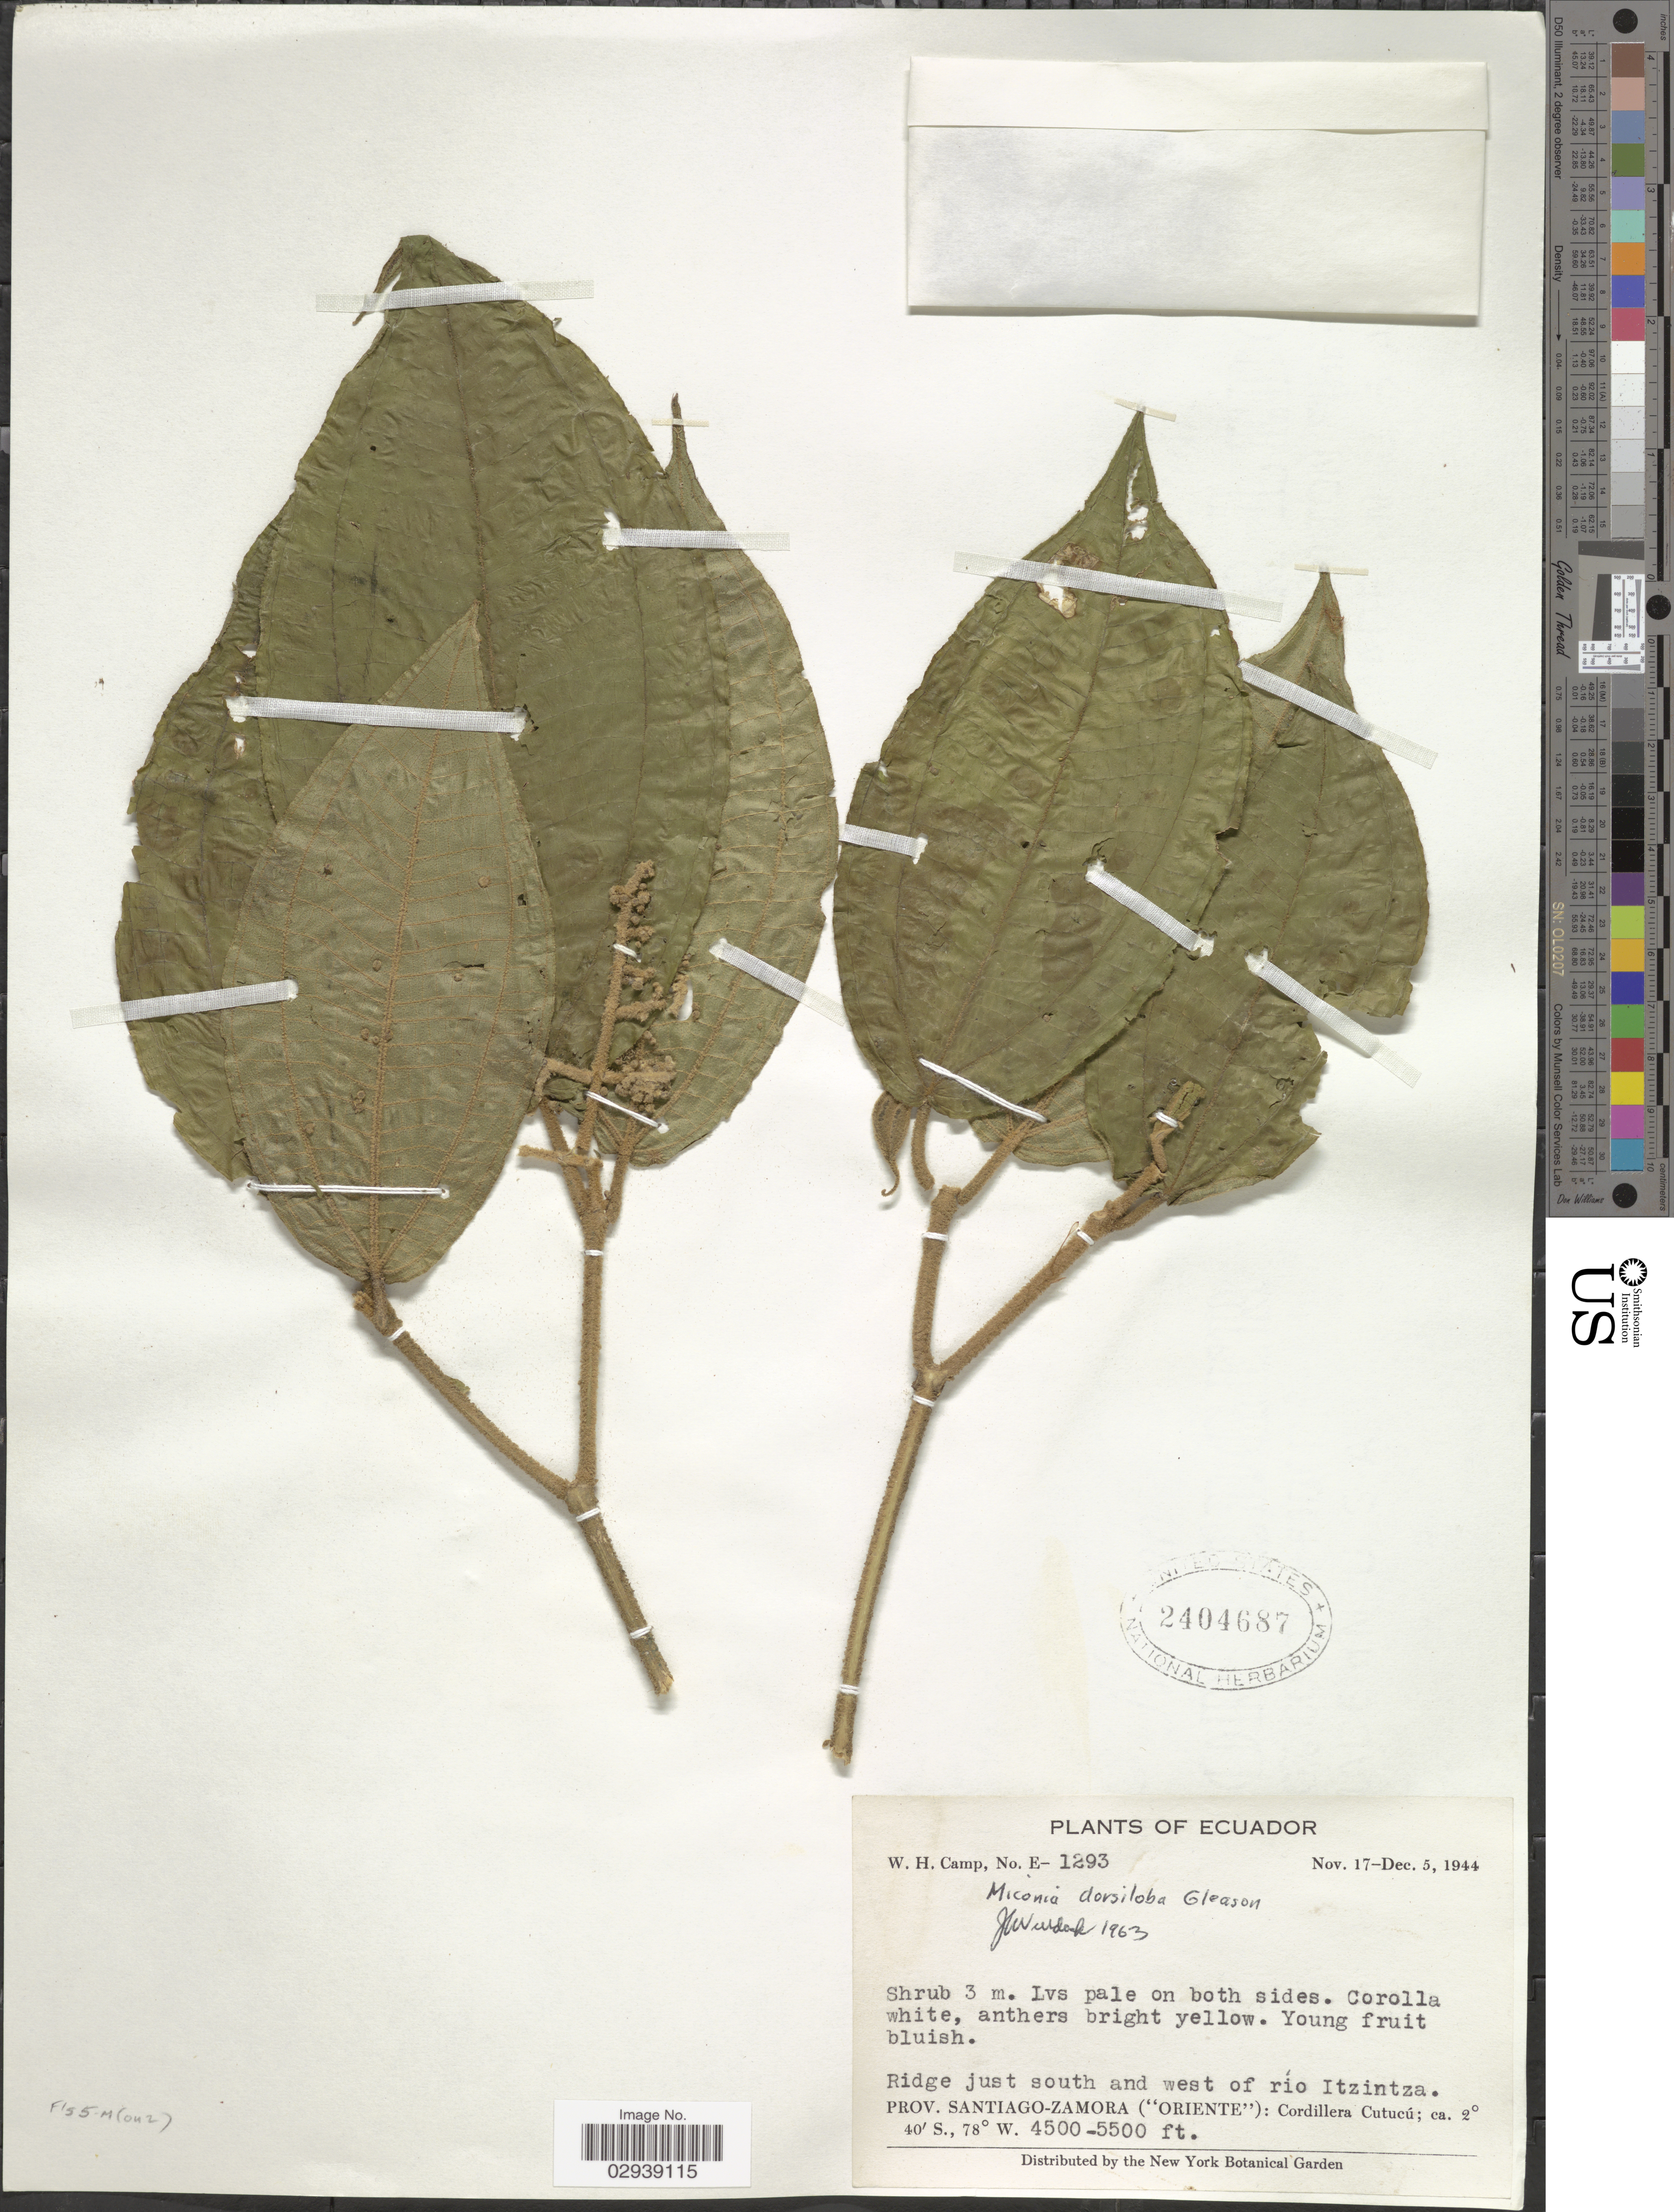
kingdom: Plantae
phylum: Tracheophyta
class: Magnoliopsida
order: Myrtales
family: Melastomataceae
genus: Miconia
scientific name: Miconia dorsiloba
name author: Gleason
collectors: W. H. Camp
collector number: E-1293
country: Ecuador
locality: Ridge just south and west of río Itzintza. Prov. Santiago-Zamora ("Oriente"): Cordillera Cutucú.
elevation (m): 1372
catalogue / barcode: US 2404687